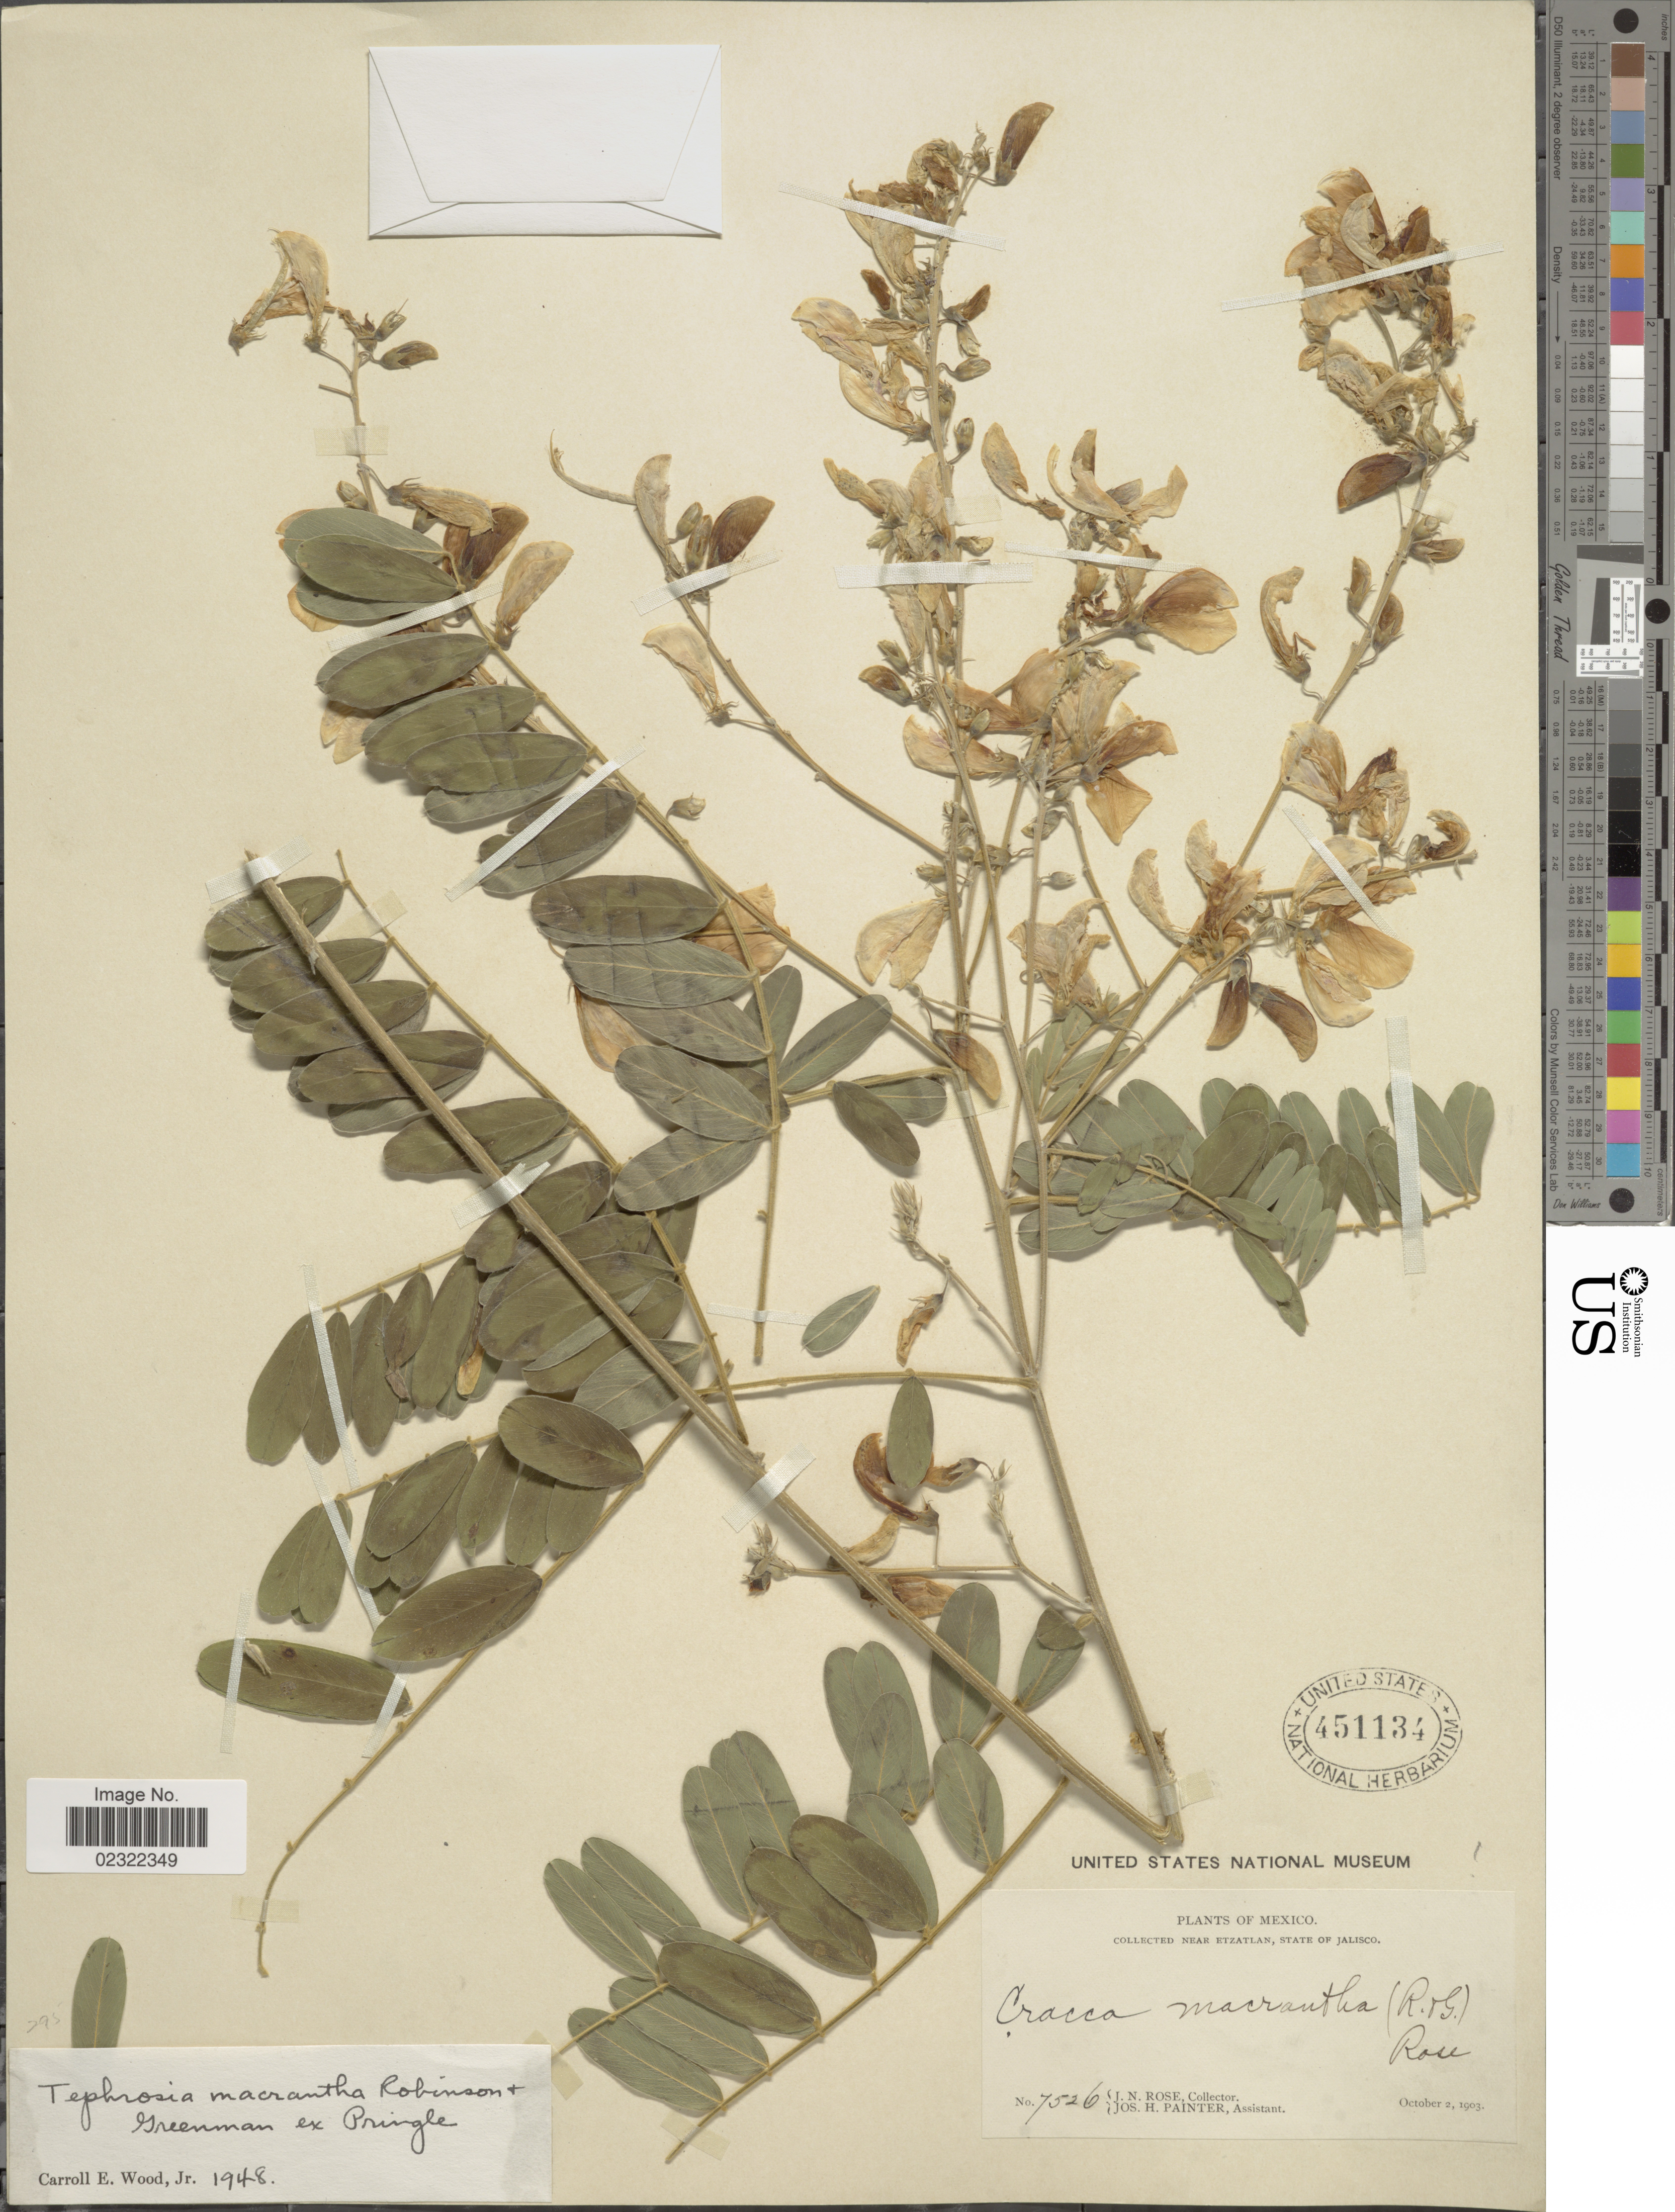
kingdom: Plantae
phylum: Tracheophyta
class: Magnoliopsida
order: Fabales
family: Fabaceae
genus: Tephrosia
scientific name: Tephrosia macrantha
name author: B.L. Rob. & Greenm. ex Pringle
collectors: J. N. Rose & J. H. Painter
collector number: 7526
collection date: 1903-10-02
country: Mexico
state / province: Jalisco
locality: Near Etzatlan, State of Jalisco.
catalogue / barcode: US 451134